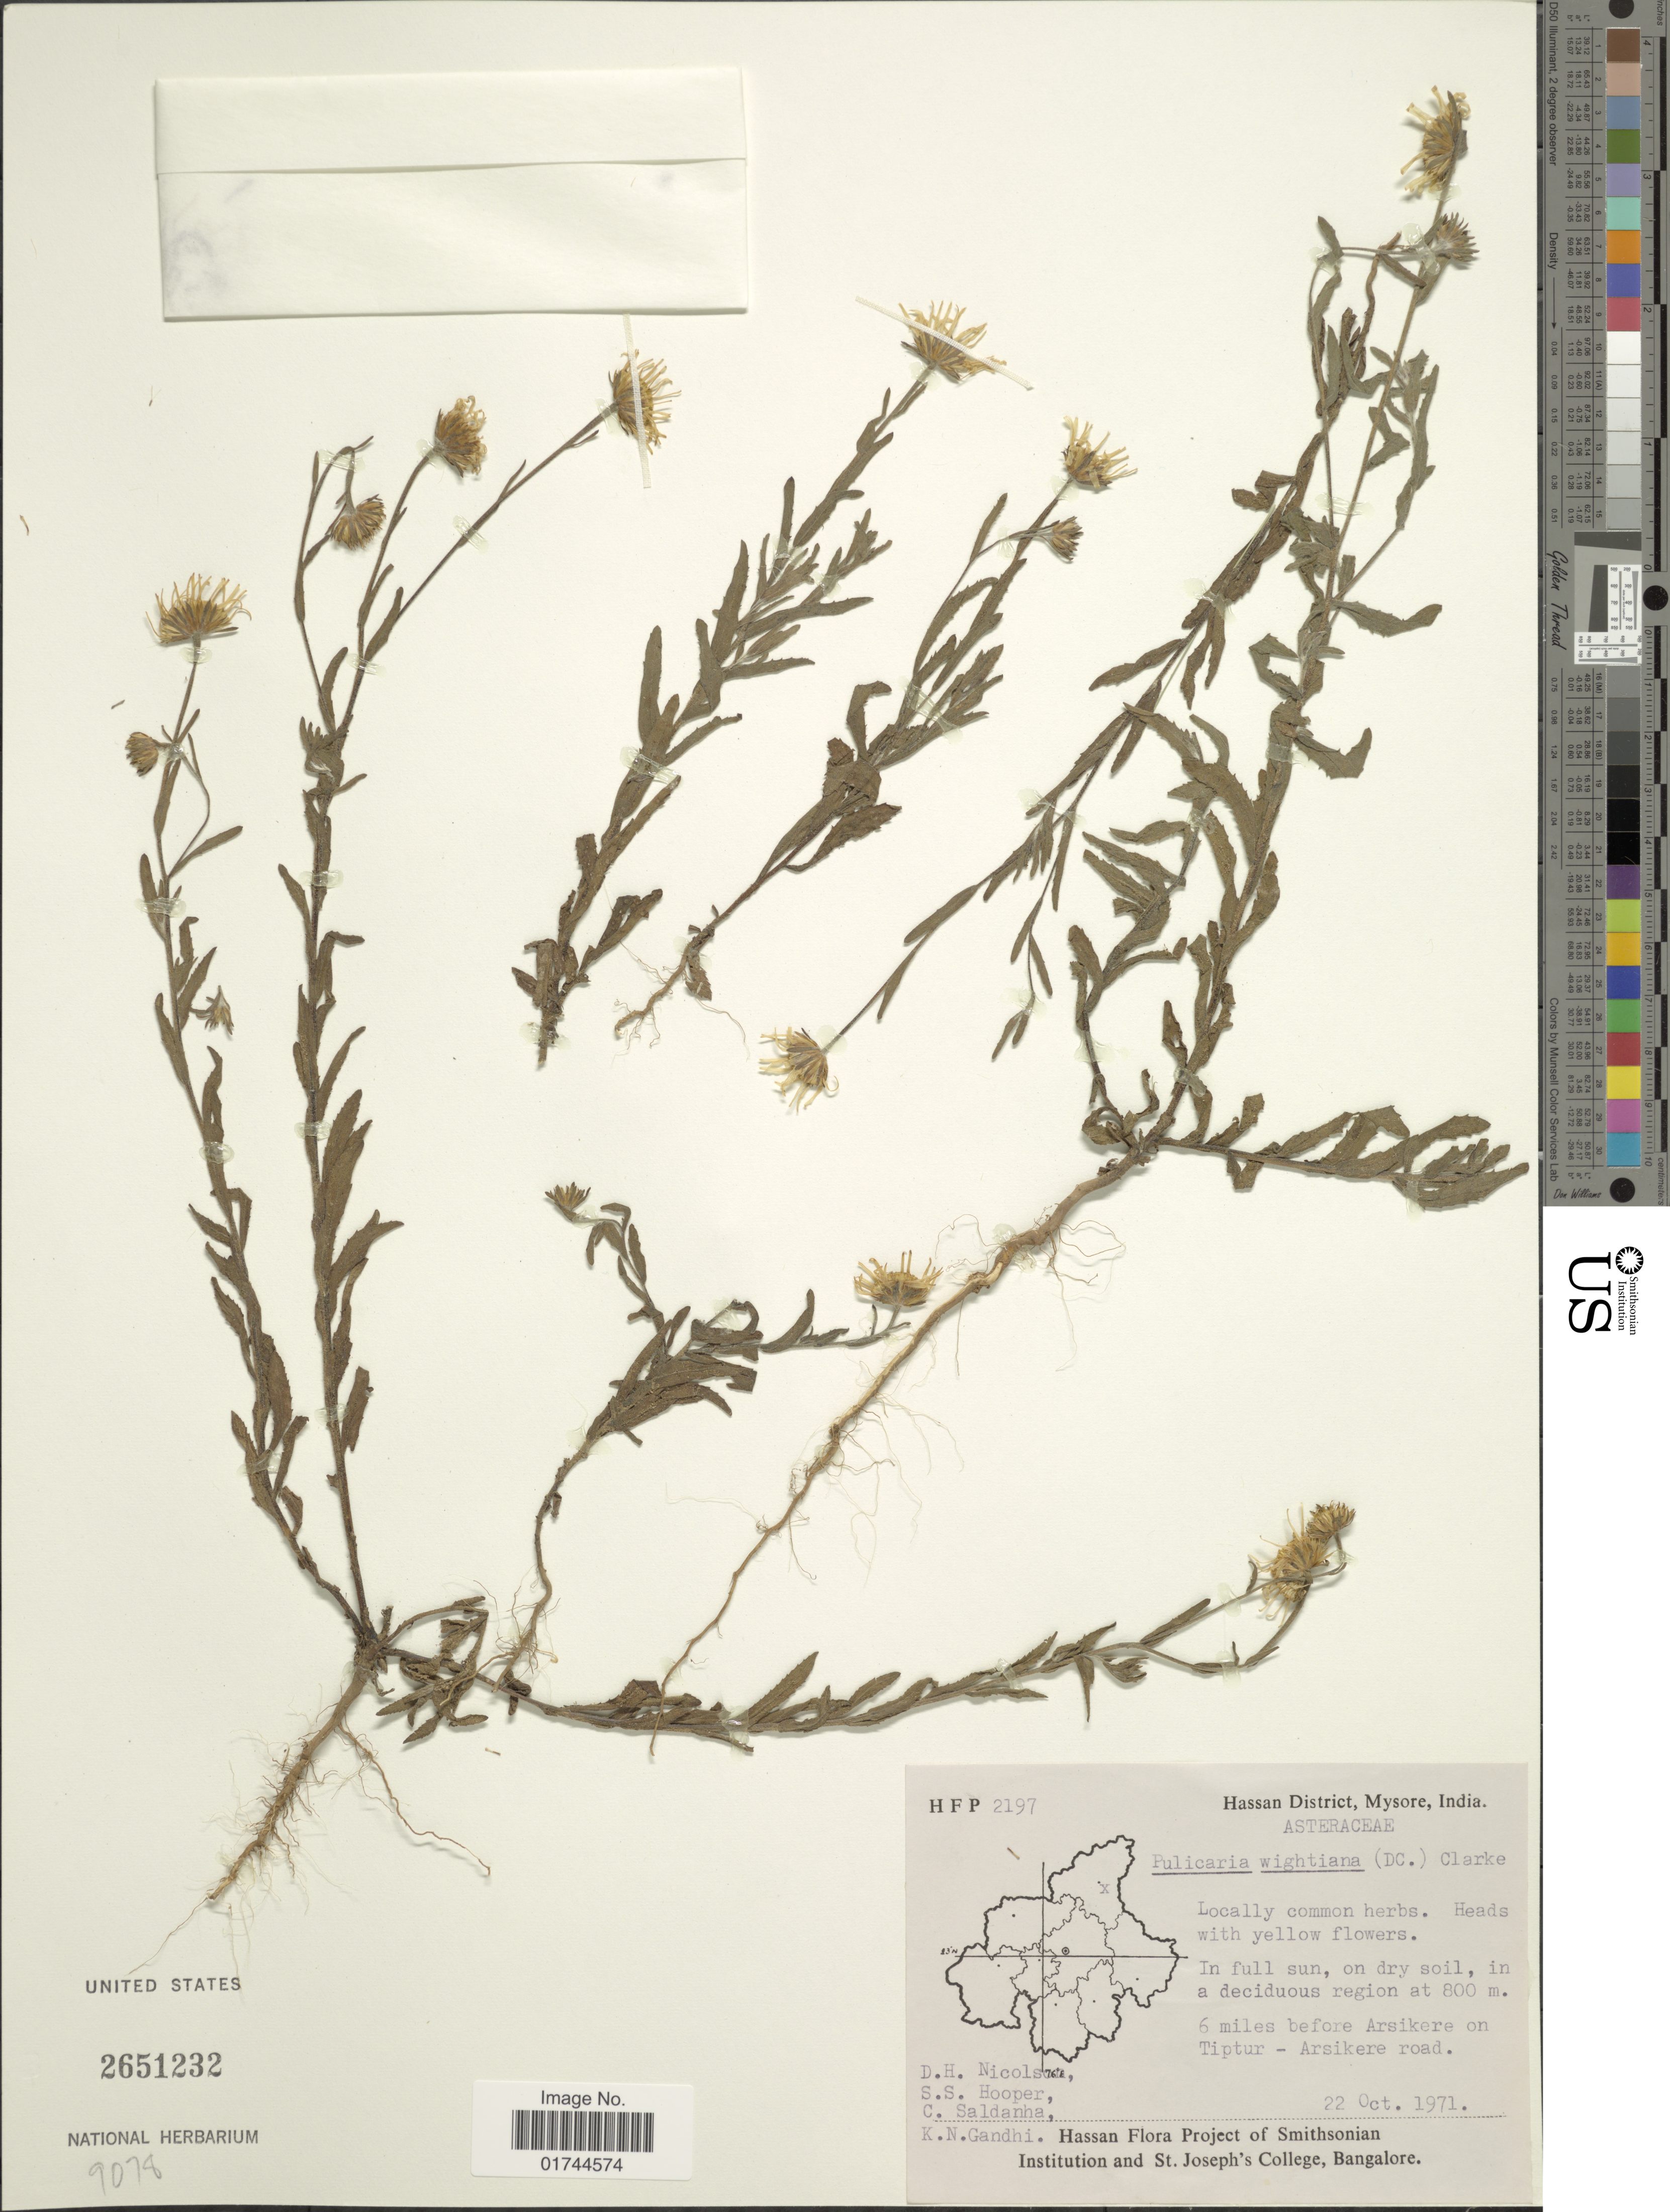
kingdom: Plantae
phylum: Tracheophyta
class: Magnoliopsida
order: Asterales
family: Asteraceae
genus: Pulicaria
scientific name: Pulicaria wightiana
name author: (DC.) C.B. Clarke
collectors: D. H. Nicolson, S. S. Hooper, C. Saldanha & K. N. Gandhi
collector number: HFP2197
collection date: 1971-10-22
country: India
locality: Hassan District, Mysore, 6 miles before Arsikere on Tiptur - Arsikere road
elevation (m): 800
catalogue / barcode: US 2651232